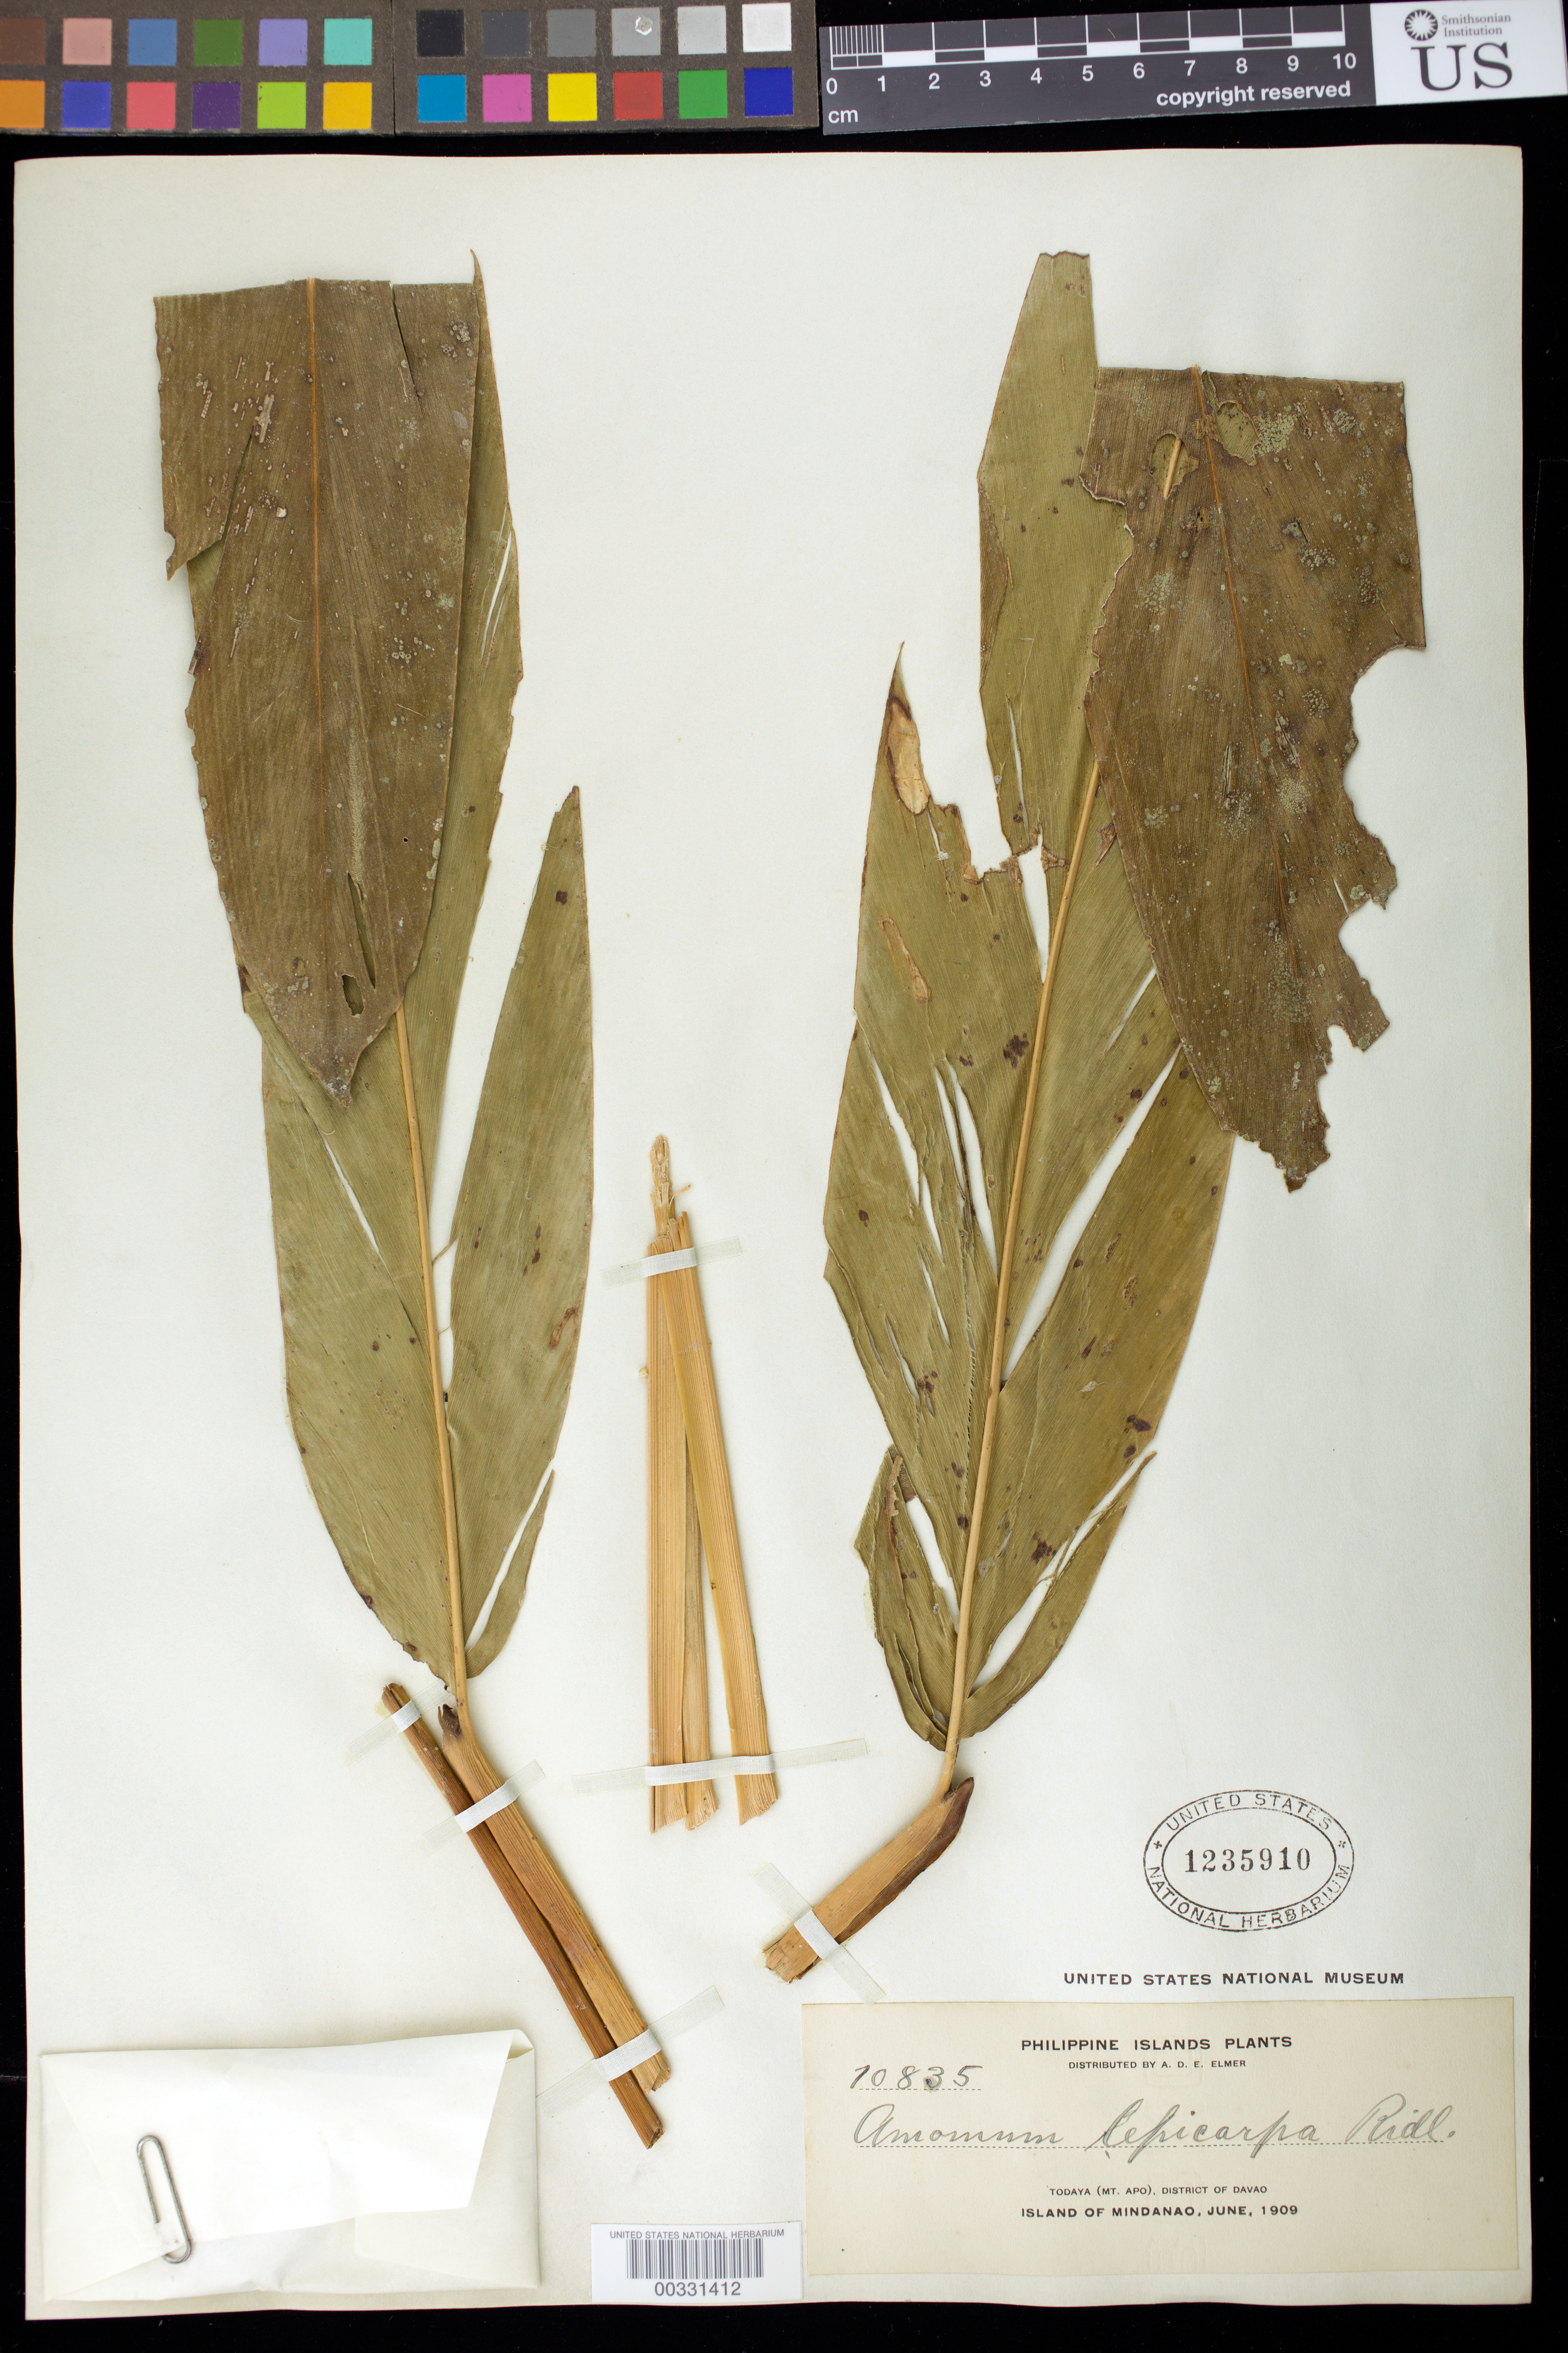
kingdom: Plantae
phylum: Tracheophyta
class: Liliopsida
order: Zingiberales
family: Zingiberaceae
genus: Etlingera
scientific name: Etlingera alba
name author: (K. Schum.) A.D. Poulsen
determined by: Docot, Rudolph Valentino A.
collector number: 10835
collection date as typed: Jun 1909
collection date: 1909-06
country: Philippines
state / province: Davao / Soccsksargen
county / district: Cotabato del Norte / Davao del Sur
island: Mindanao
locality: Todaya (Mt. Apo), dist of Davao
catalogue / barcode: US 1235910